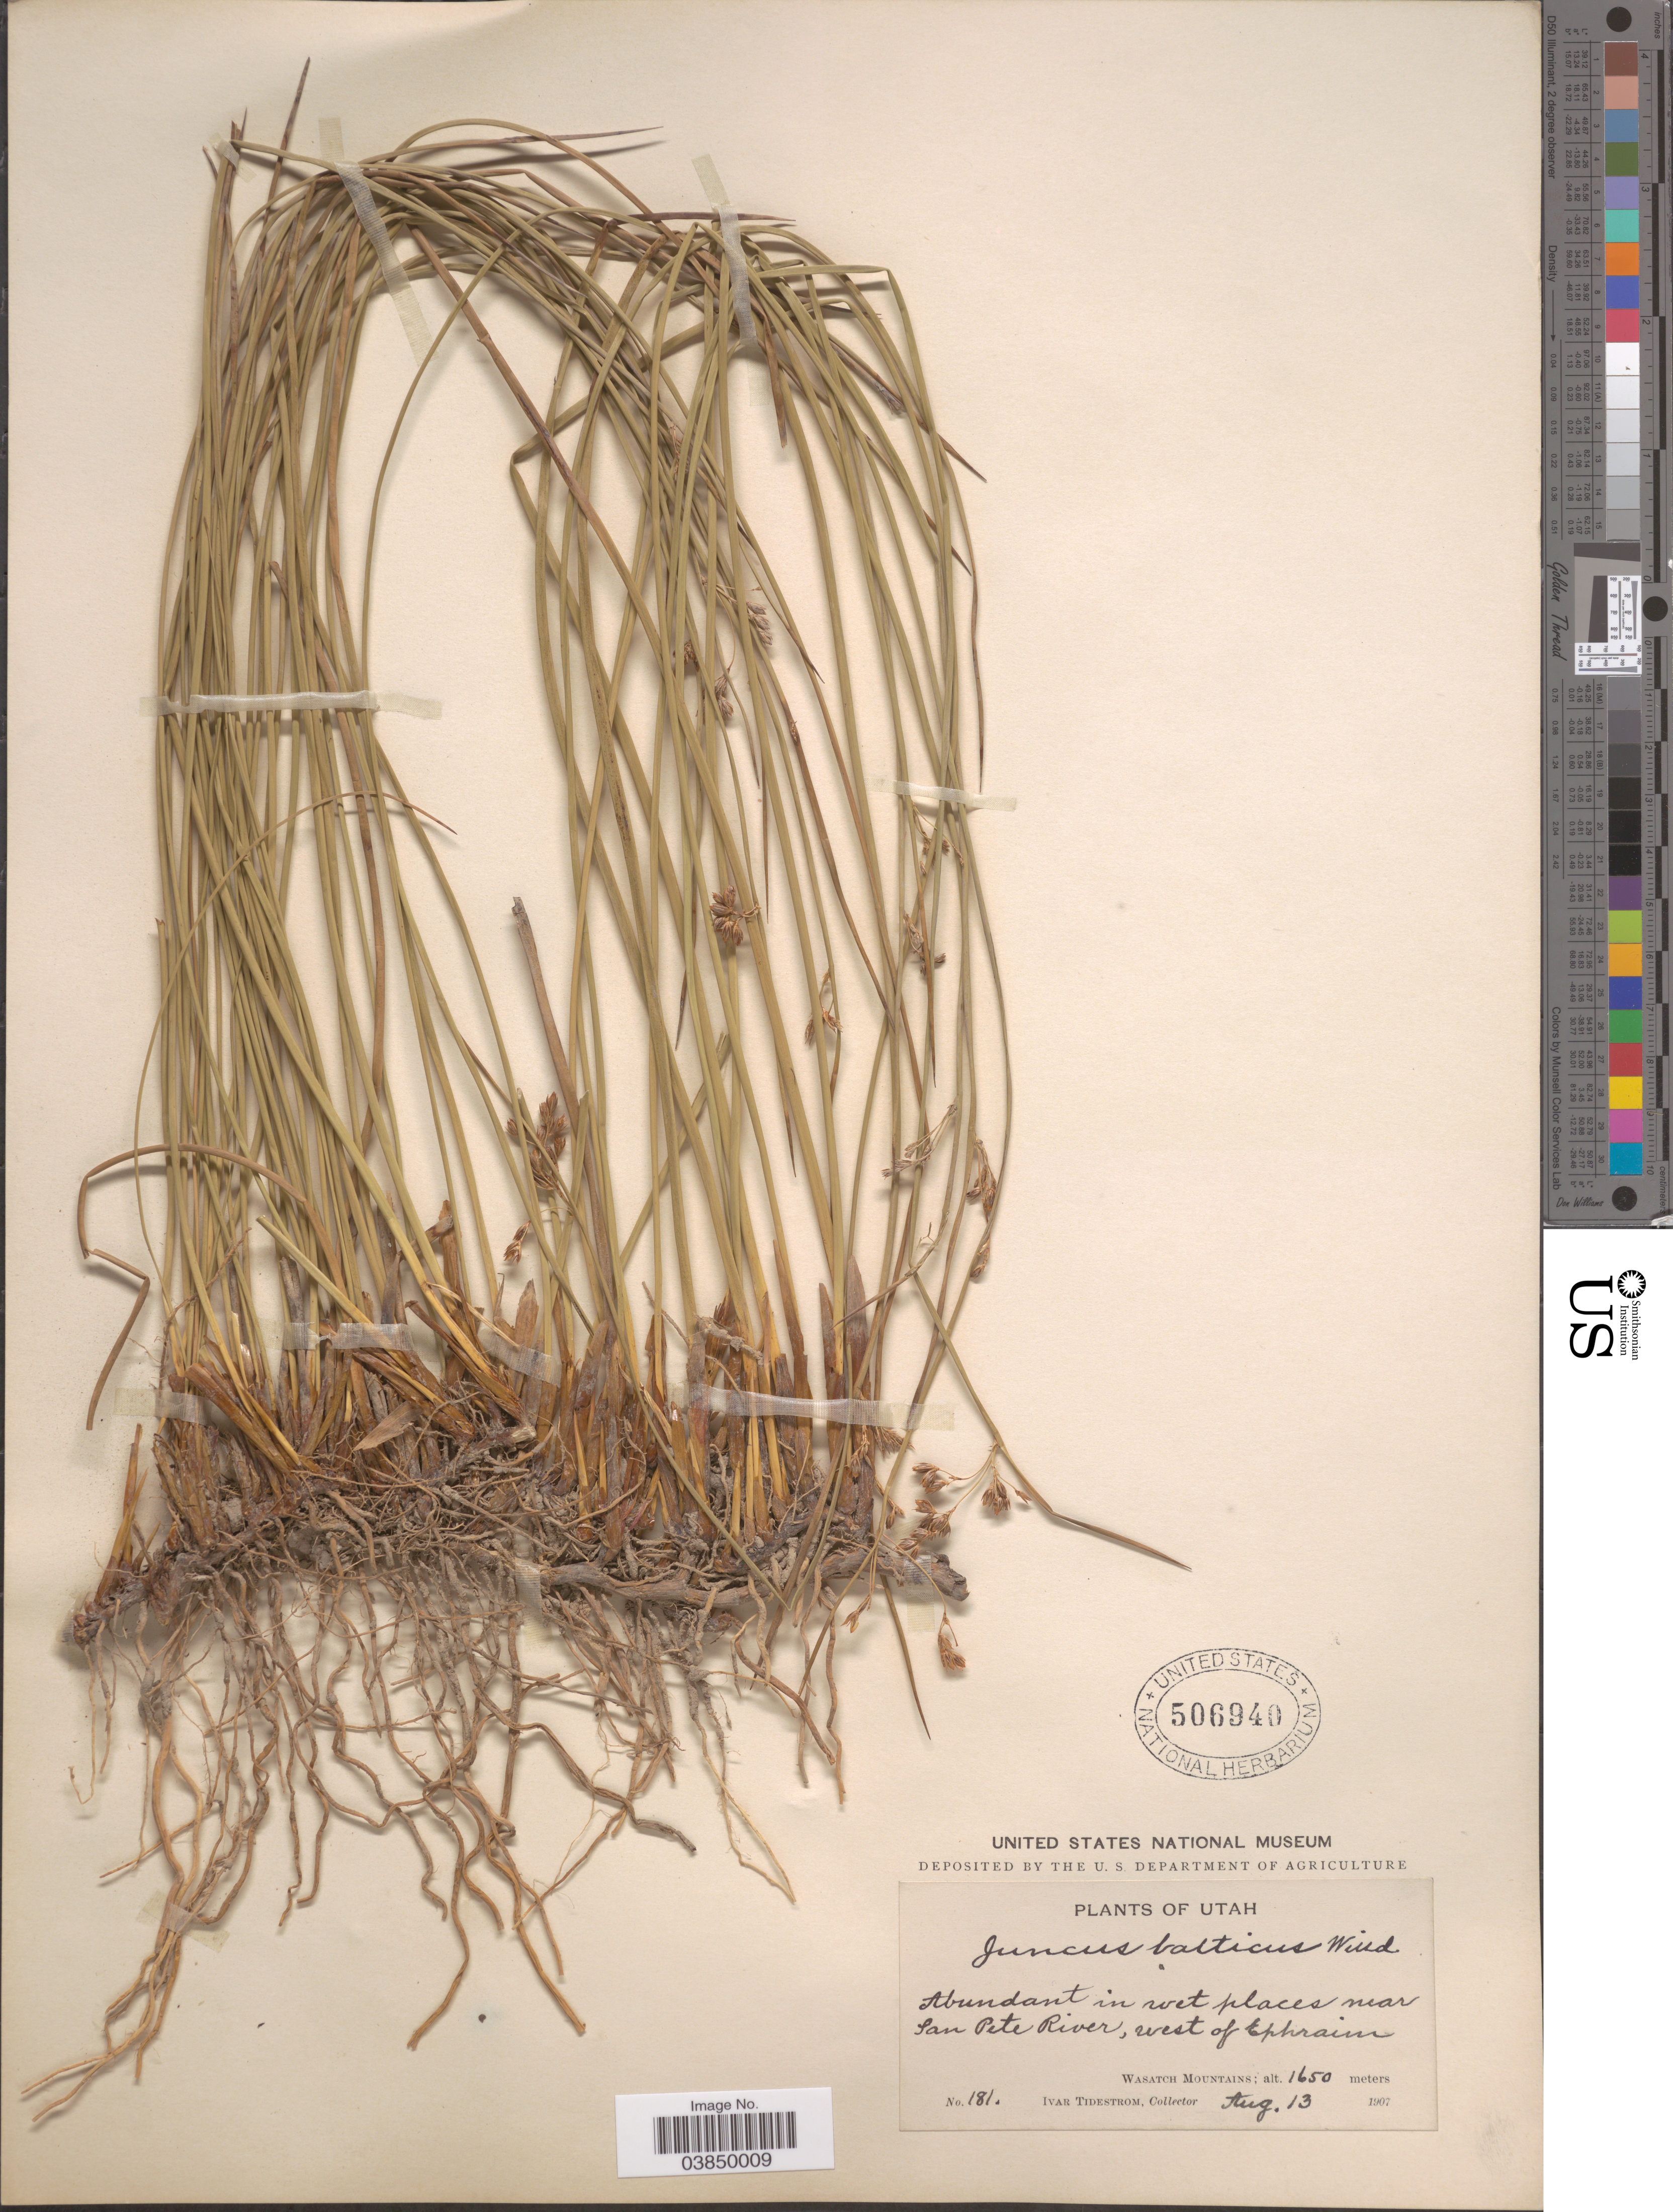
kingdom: Plantae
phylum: Tracheophyta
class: Liliopsida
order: Poales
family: Juncaceae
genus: Juncus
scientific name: Juncus balticus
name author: Willd.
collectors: I. F. Tidestrom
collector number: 181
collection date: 1907-08-13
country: United States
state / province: Utah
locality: Near San Pete River, west of Ephraim. Wasatch Mountains.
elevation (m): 1650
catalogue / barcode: US 506940